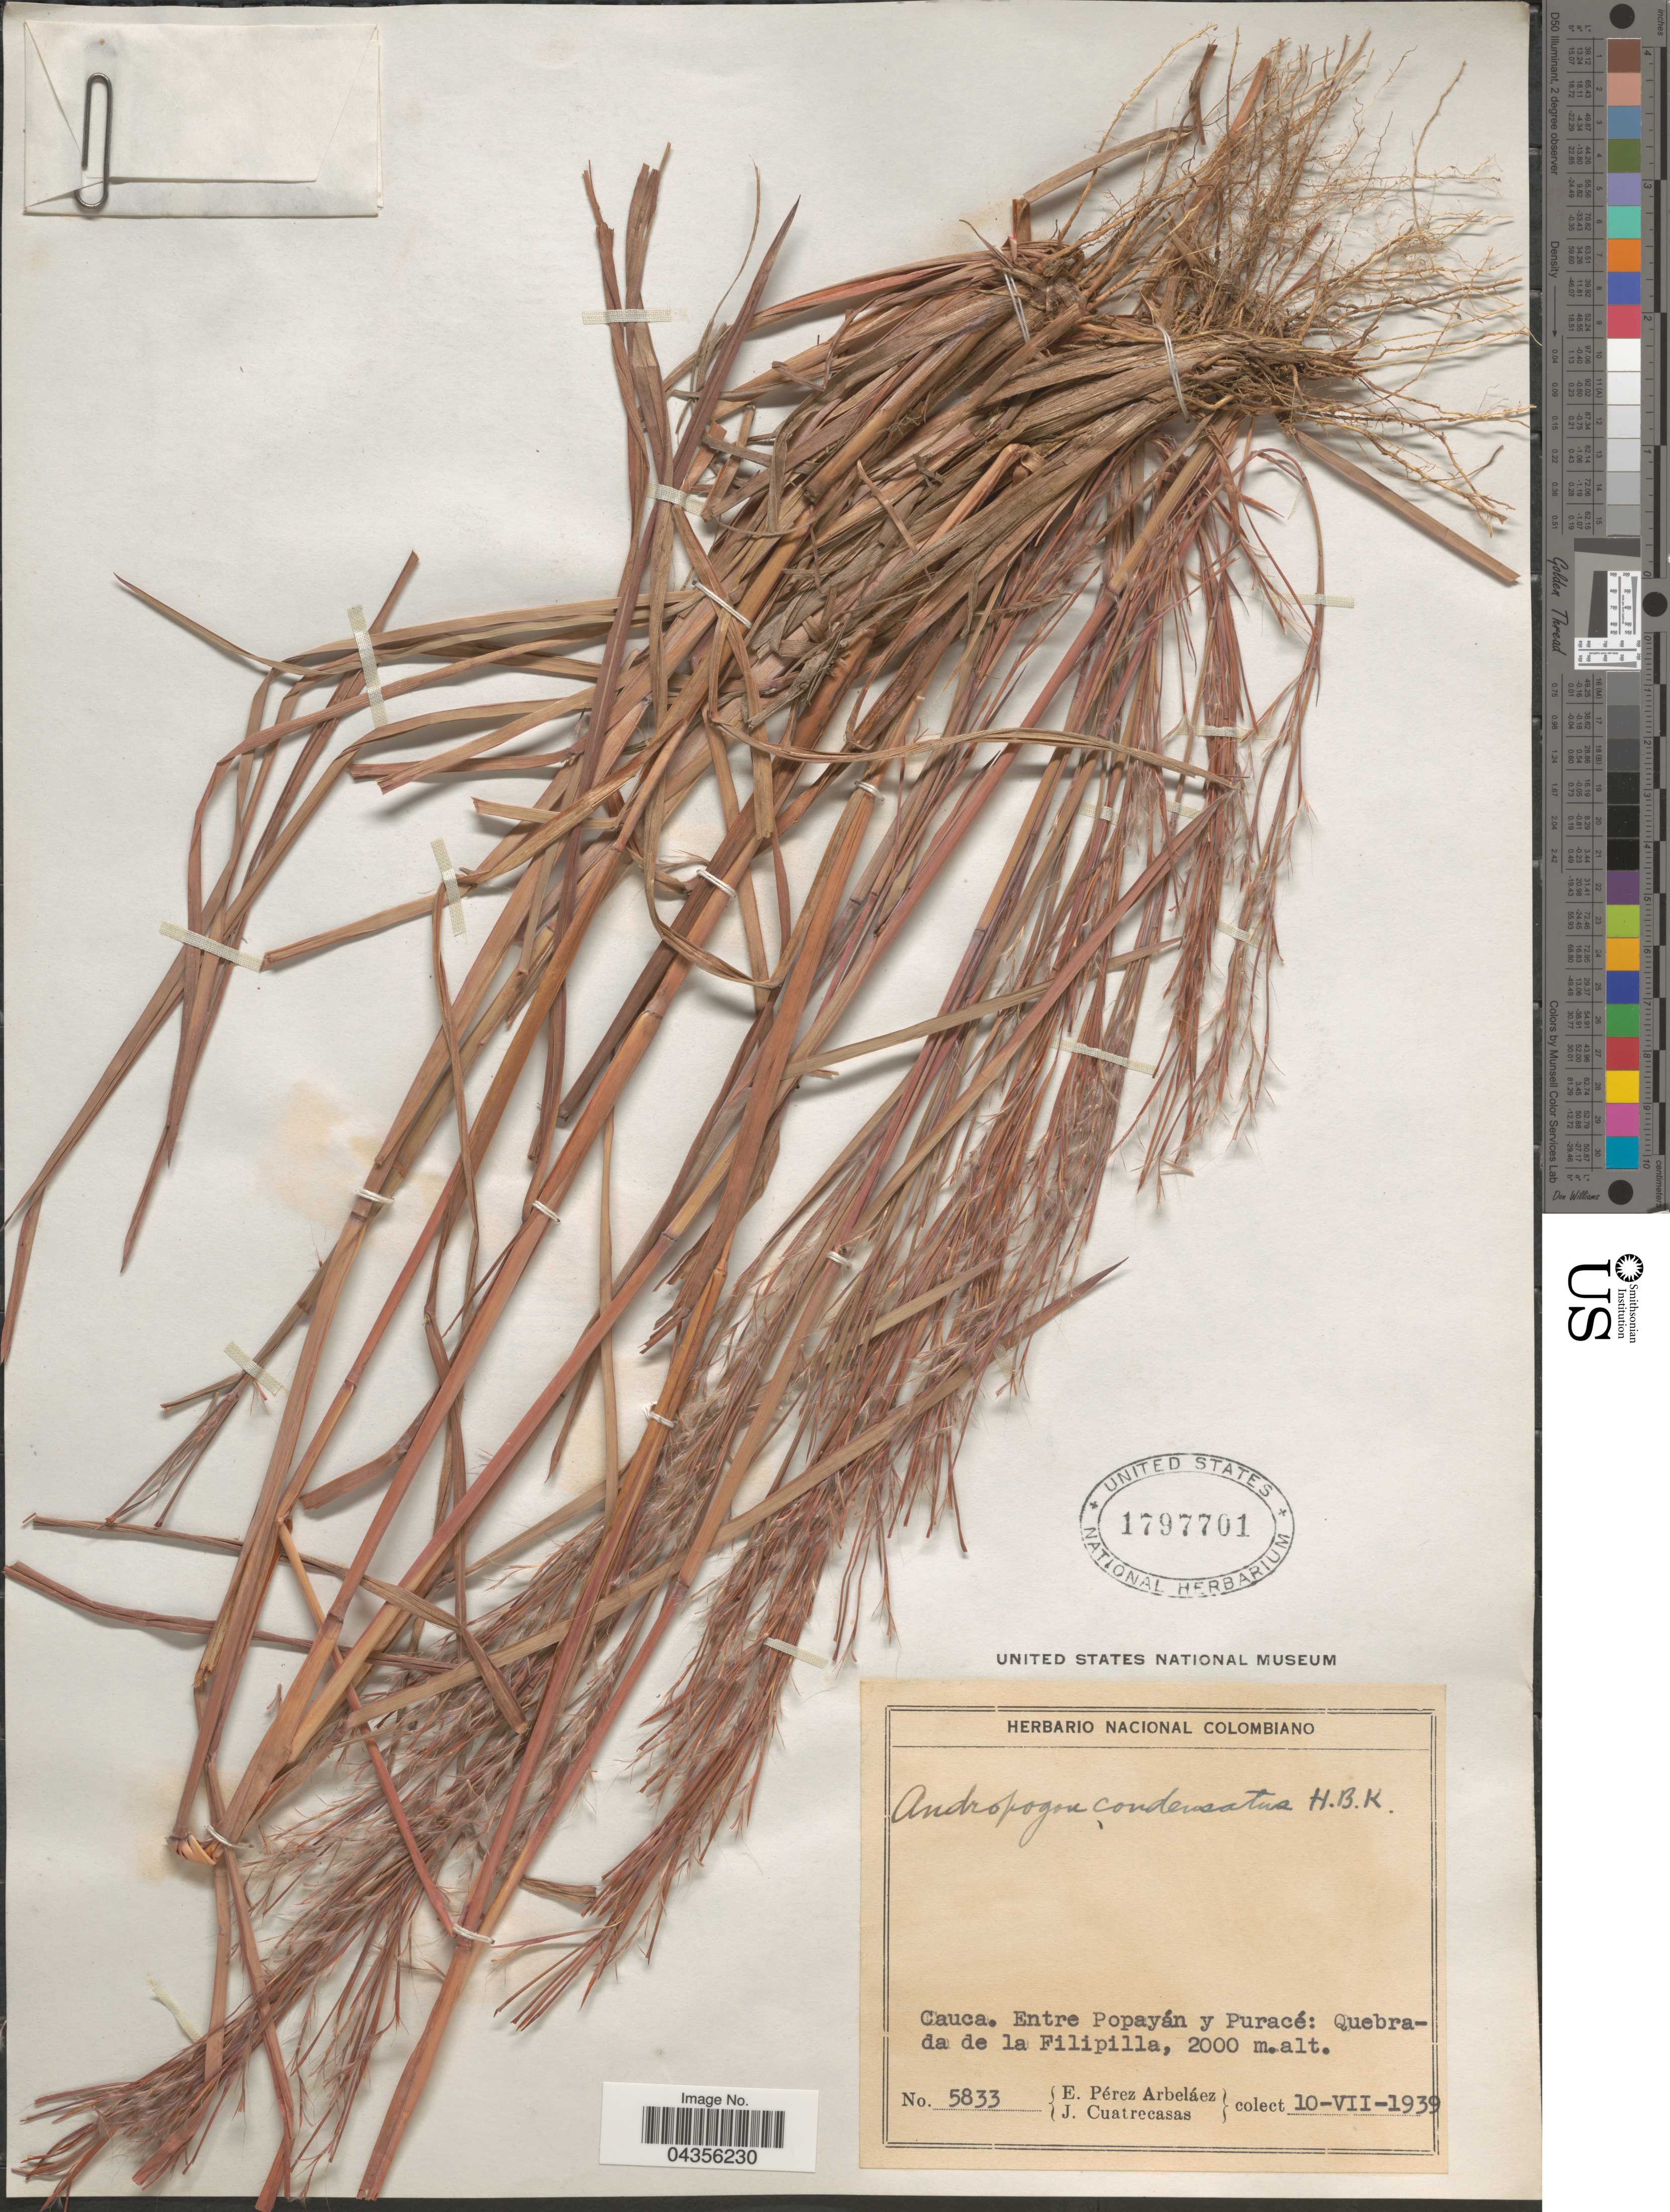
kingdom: Plantae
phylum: Tracheophyta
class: Liliopsida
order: Poales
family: Poaceae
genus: Schizachyrium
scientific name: Schizachyrium condensatum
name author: (Kunth) Nees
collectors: E. Pérez Arbeláez & J. Cuatrecasas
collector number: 5833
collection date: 1939-07-10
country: Colombia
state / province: Cauca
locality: Entre Popayán y Puracé: Quebrada de la Filipilla.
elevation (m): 2000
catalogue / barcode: US 1797701